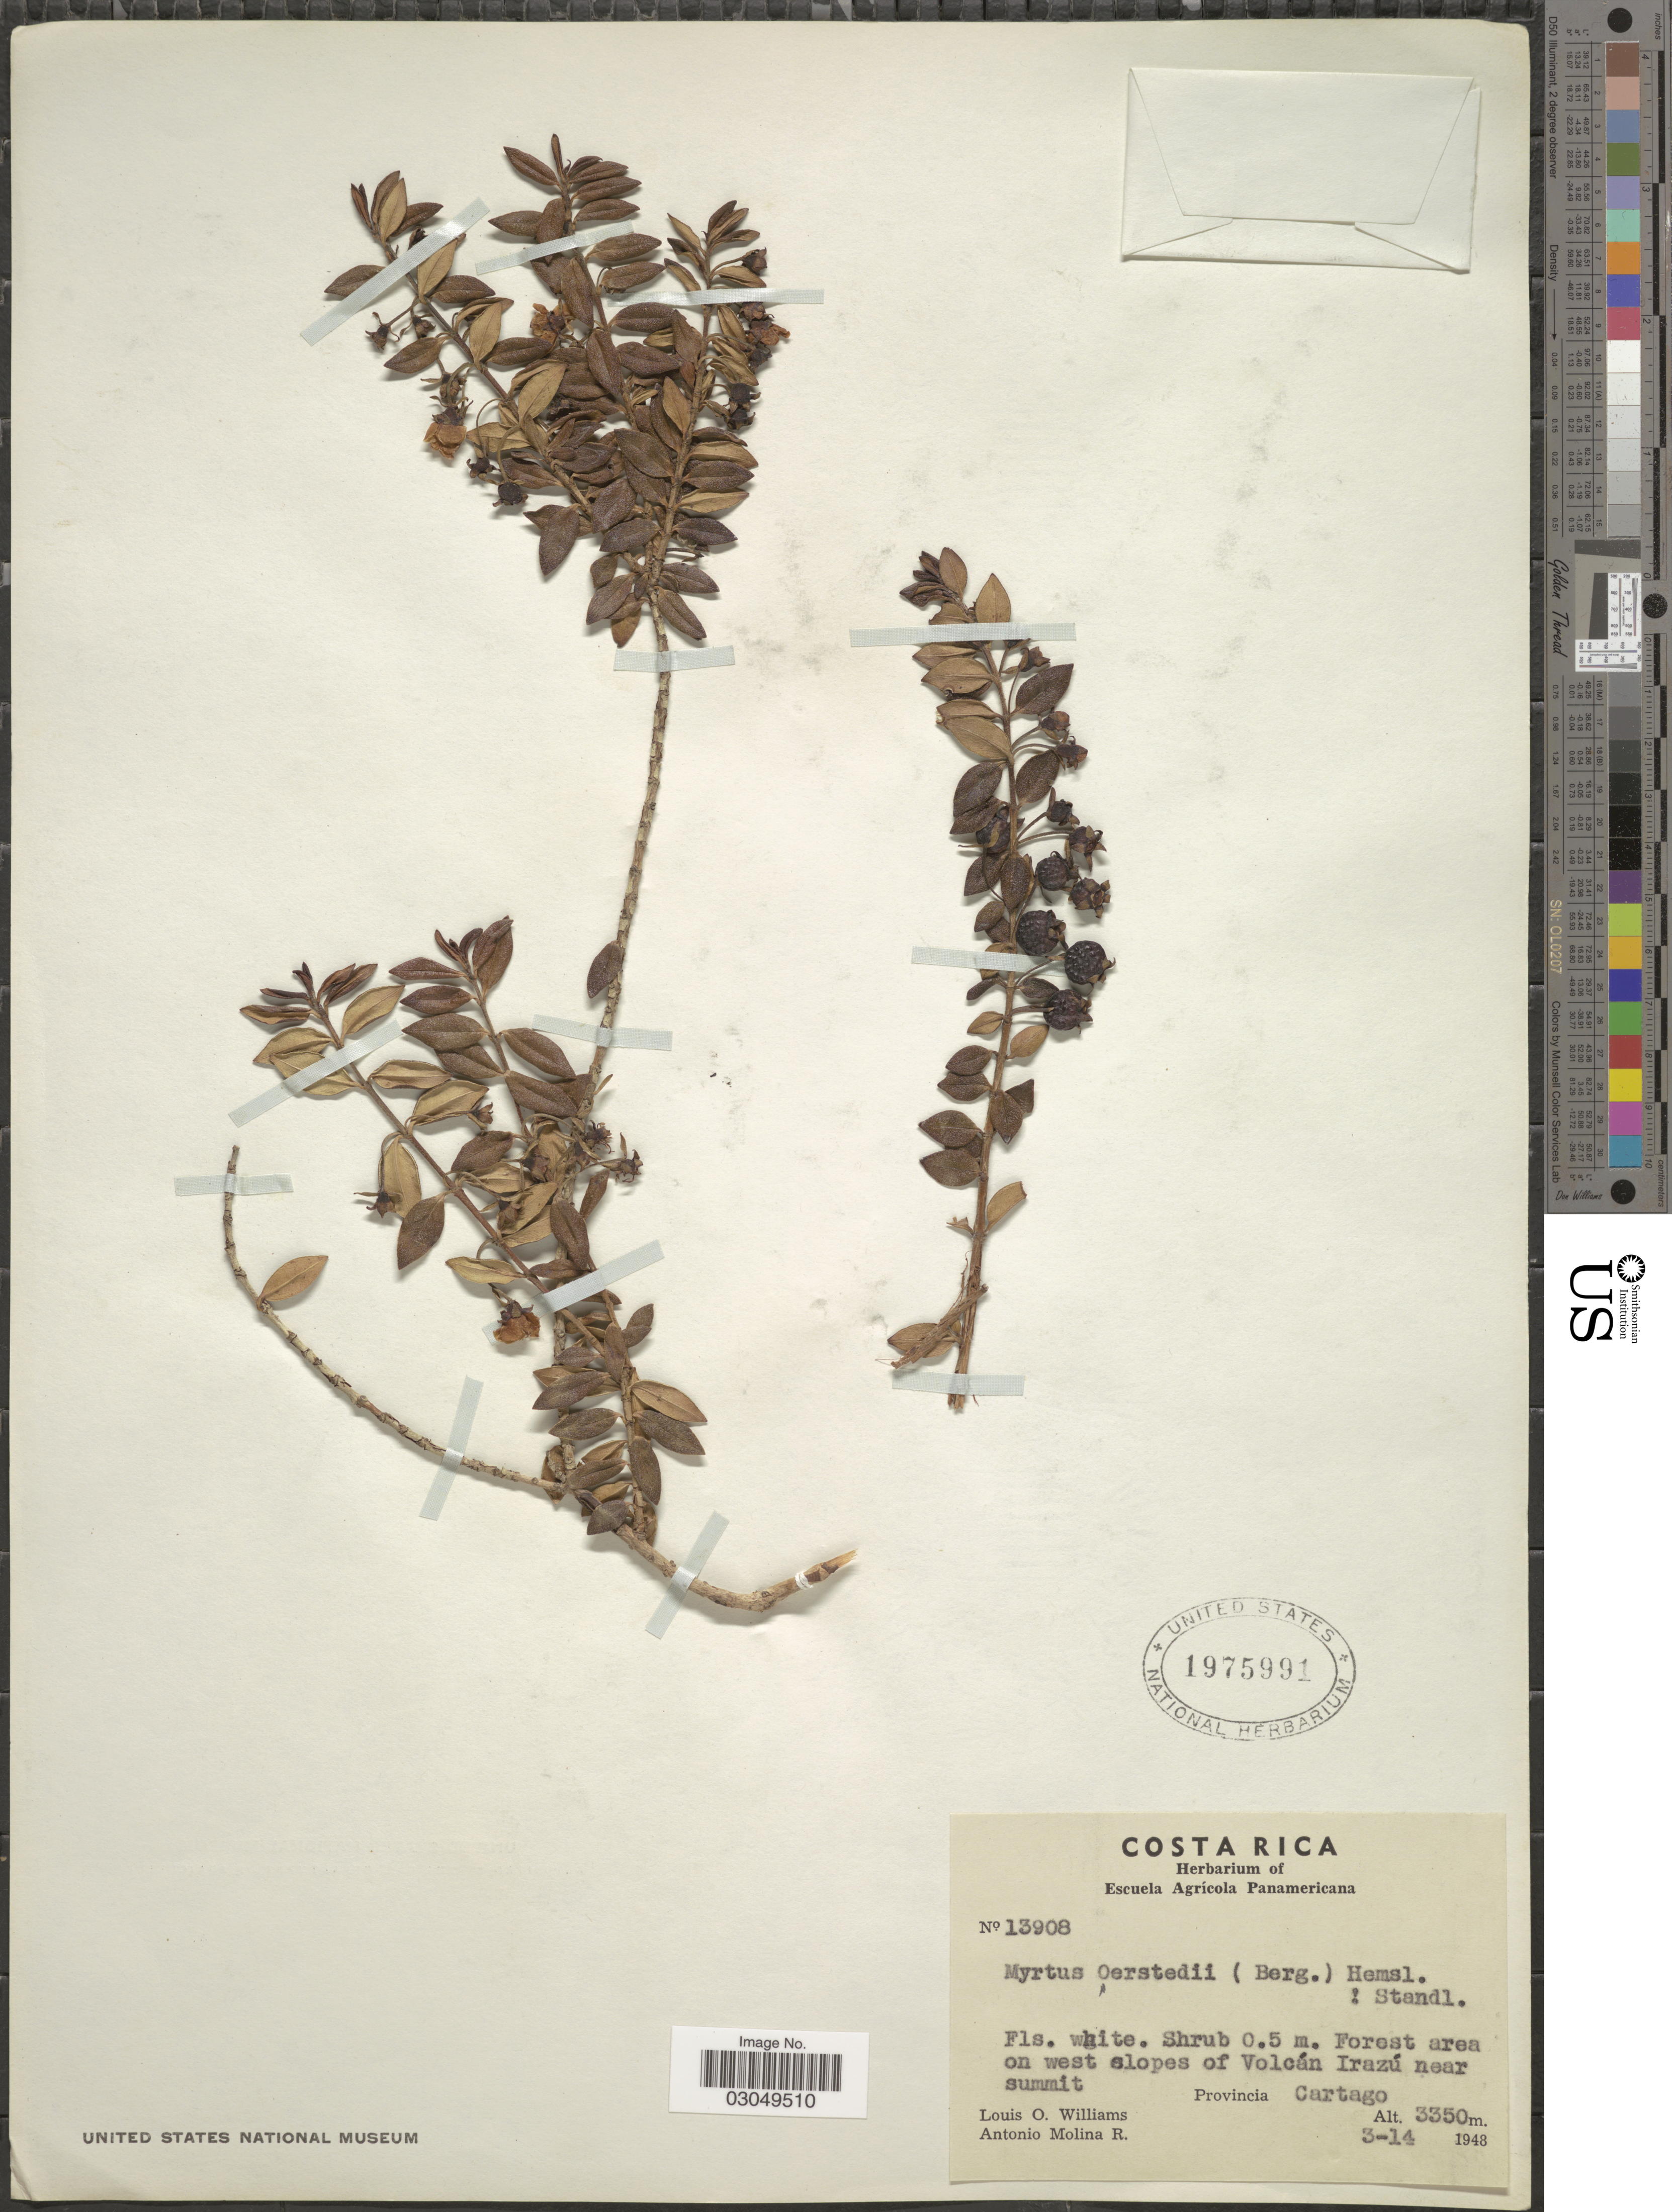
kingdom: Plantae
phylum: Tracheophyta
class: Magnoliopsida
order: Myrtales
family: Myrtaceae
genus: Ugni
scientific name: Ugni myricoides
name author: (Kunth) O. Berg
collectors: L. O. Williams & A. Molina R.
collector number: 13908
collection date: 1948-03-14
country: Costa Rica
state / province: Cartago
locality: Forest area on west slopes of Volcán Irazú near summit.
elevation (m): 3350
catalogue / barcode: US 1975991